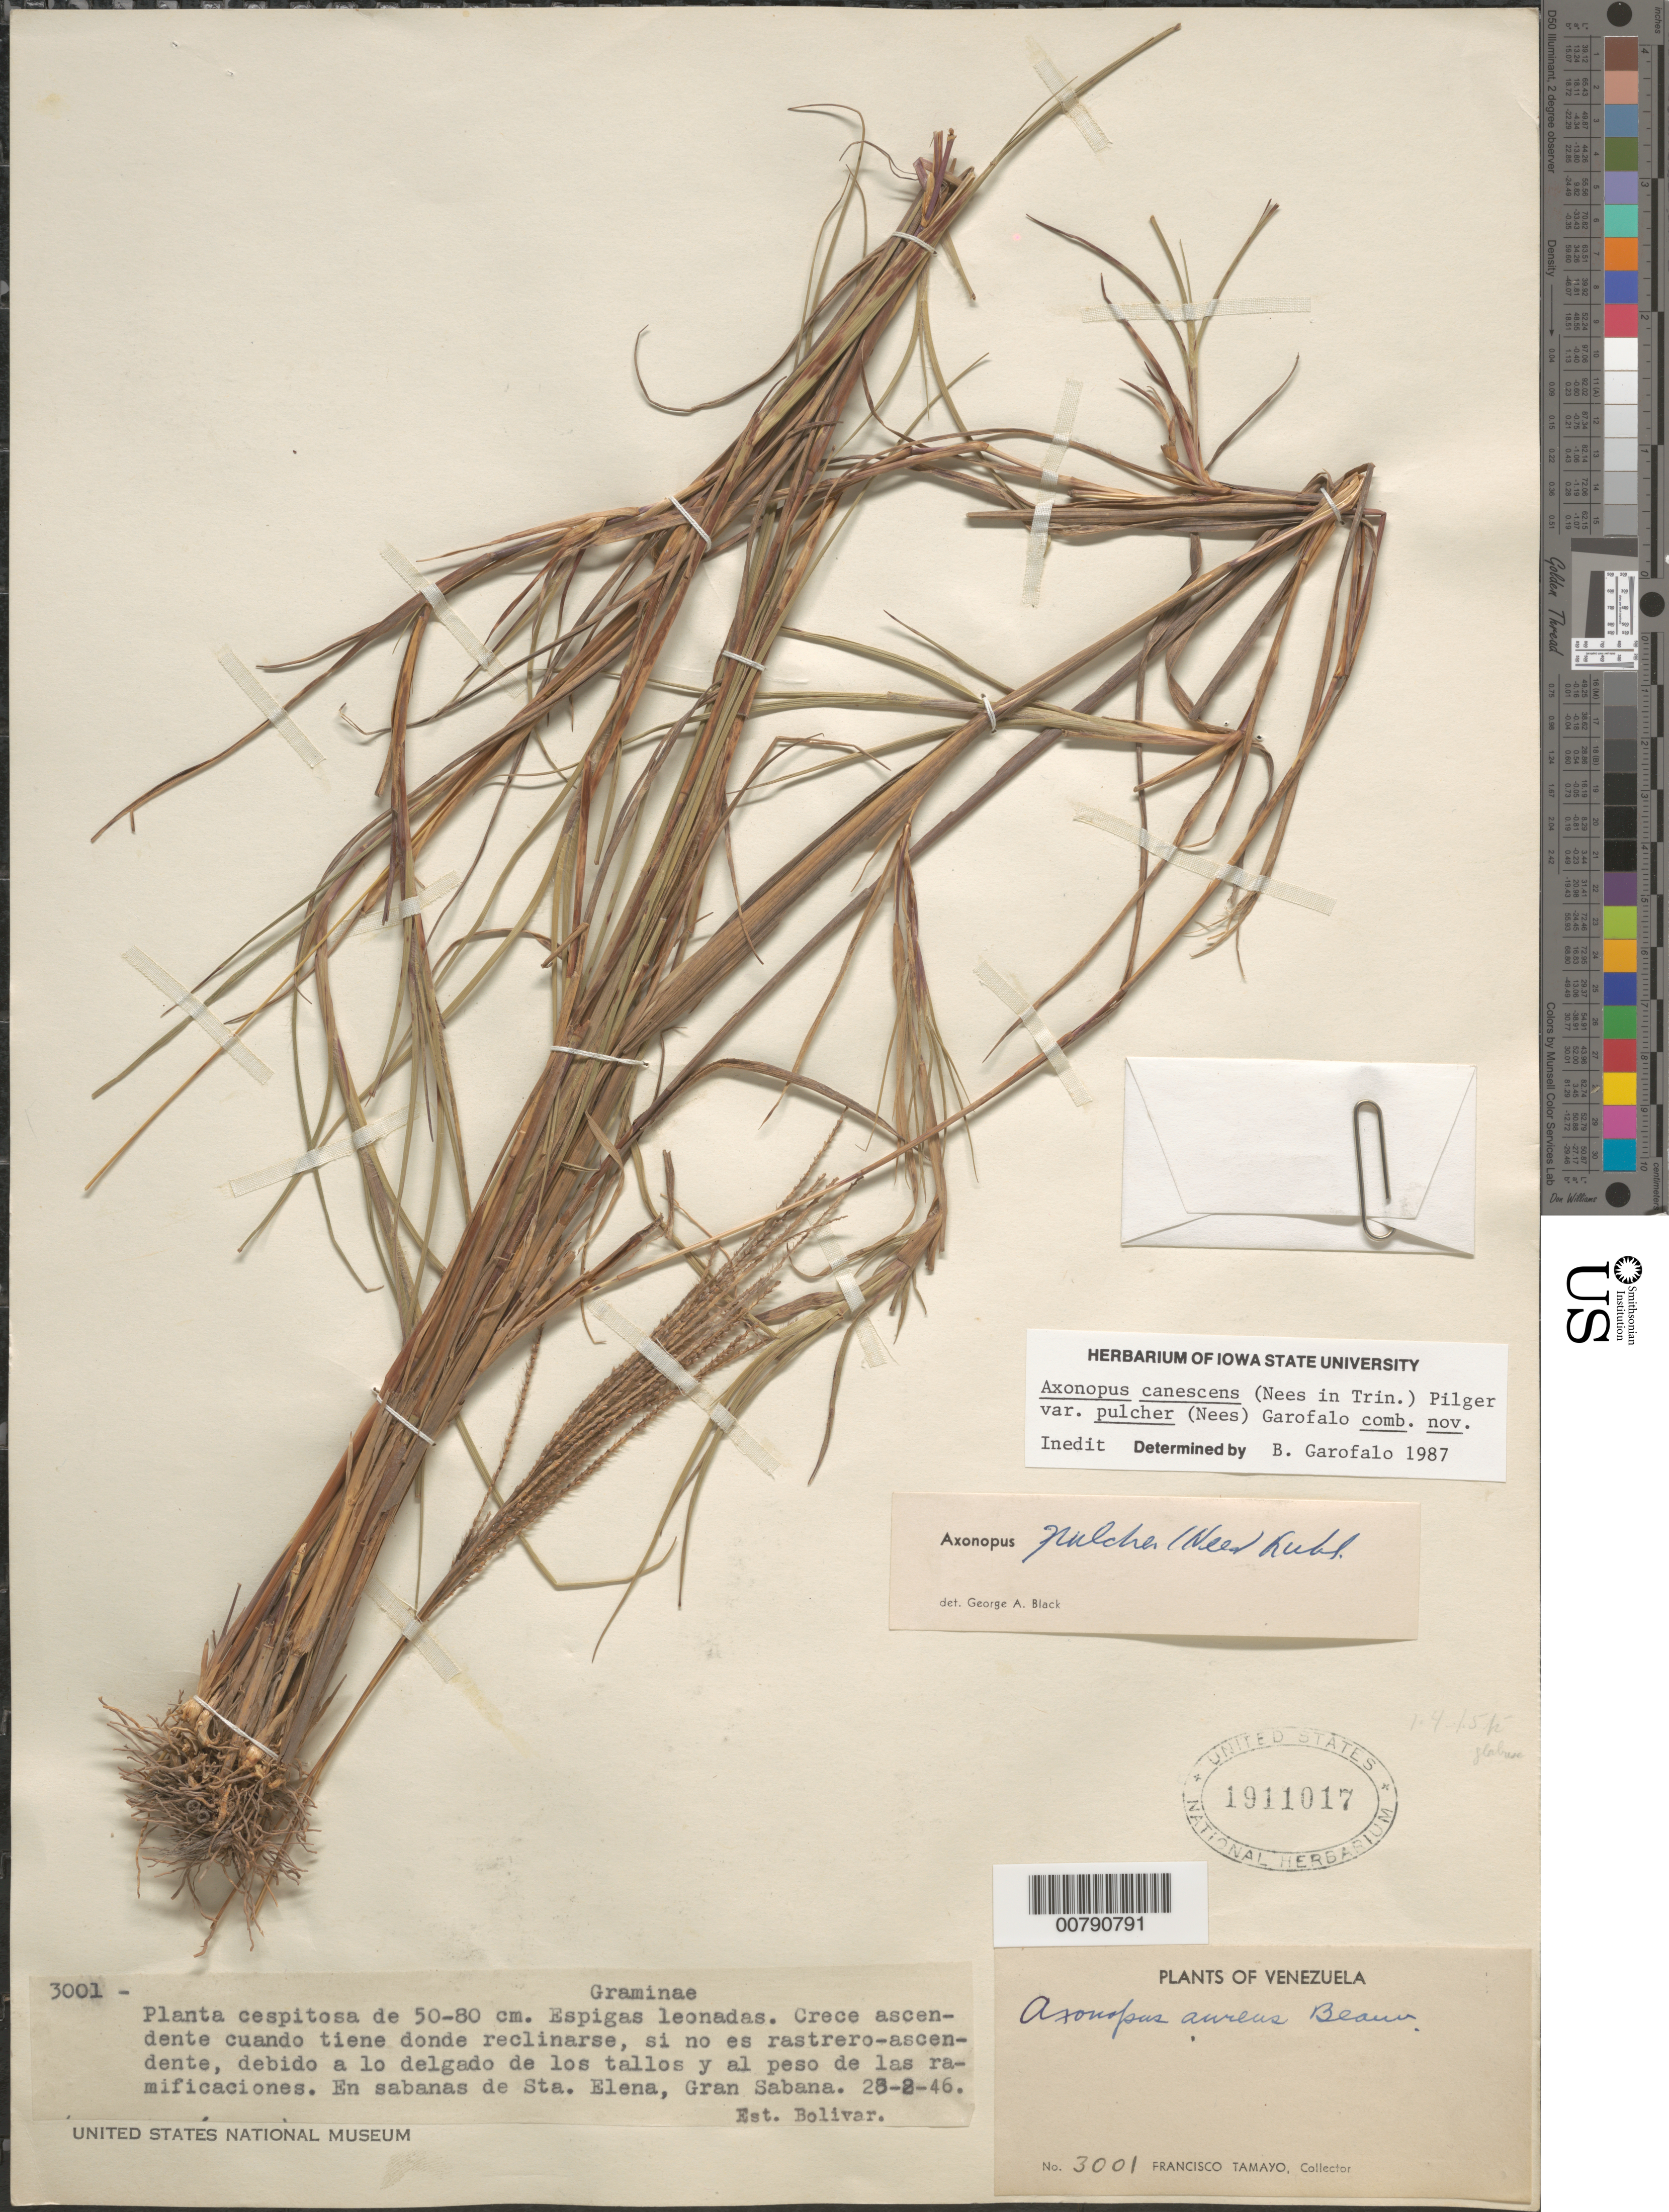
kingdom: Plantae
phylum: Tracheophyta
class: Liliopsida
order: Poales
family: Poaceae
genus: Axonopus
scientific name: Axonopus canescens var. pulcher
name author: (Nees in Trin.) Pilg.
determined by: Garofalo, B.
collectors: F. Tamayo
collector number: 3001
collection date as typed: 28-Feb-46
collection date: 1946-02-28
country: Venezuela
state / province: Bolívar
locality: Gran Sabana, Sta. Elena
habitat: Sabanas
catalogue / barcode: US 1911017